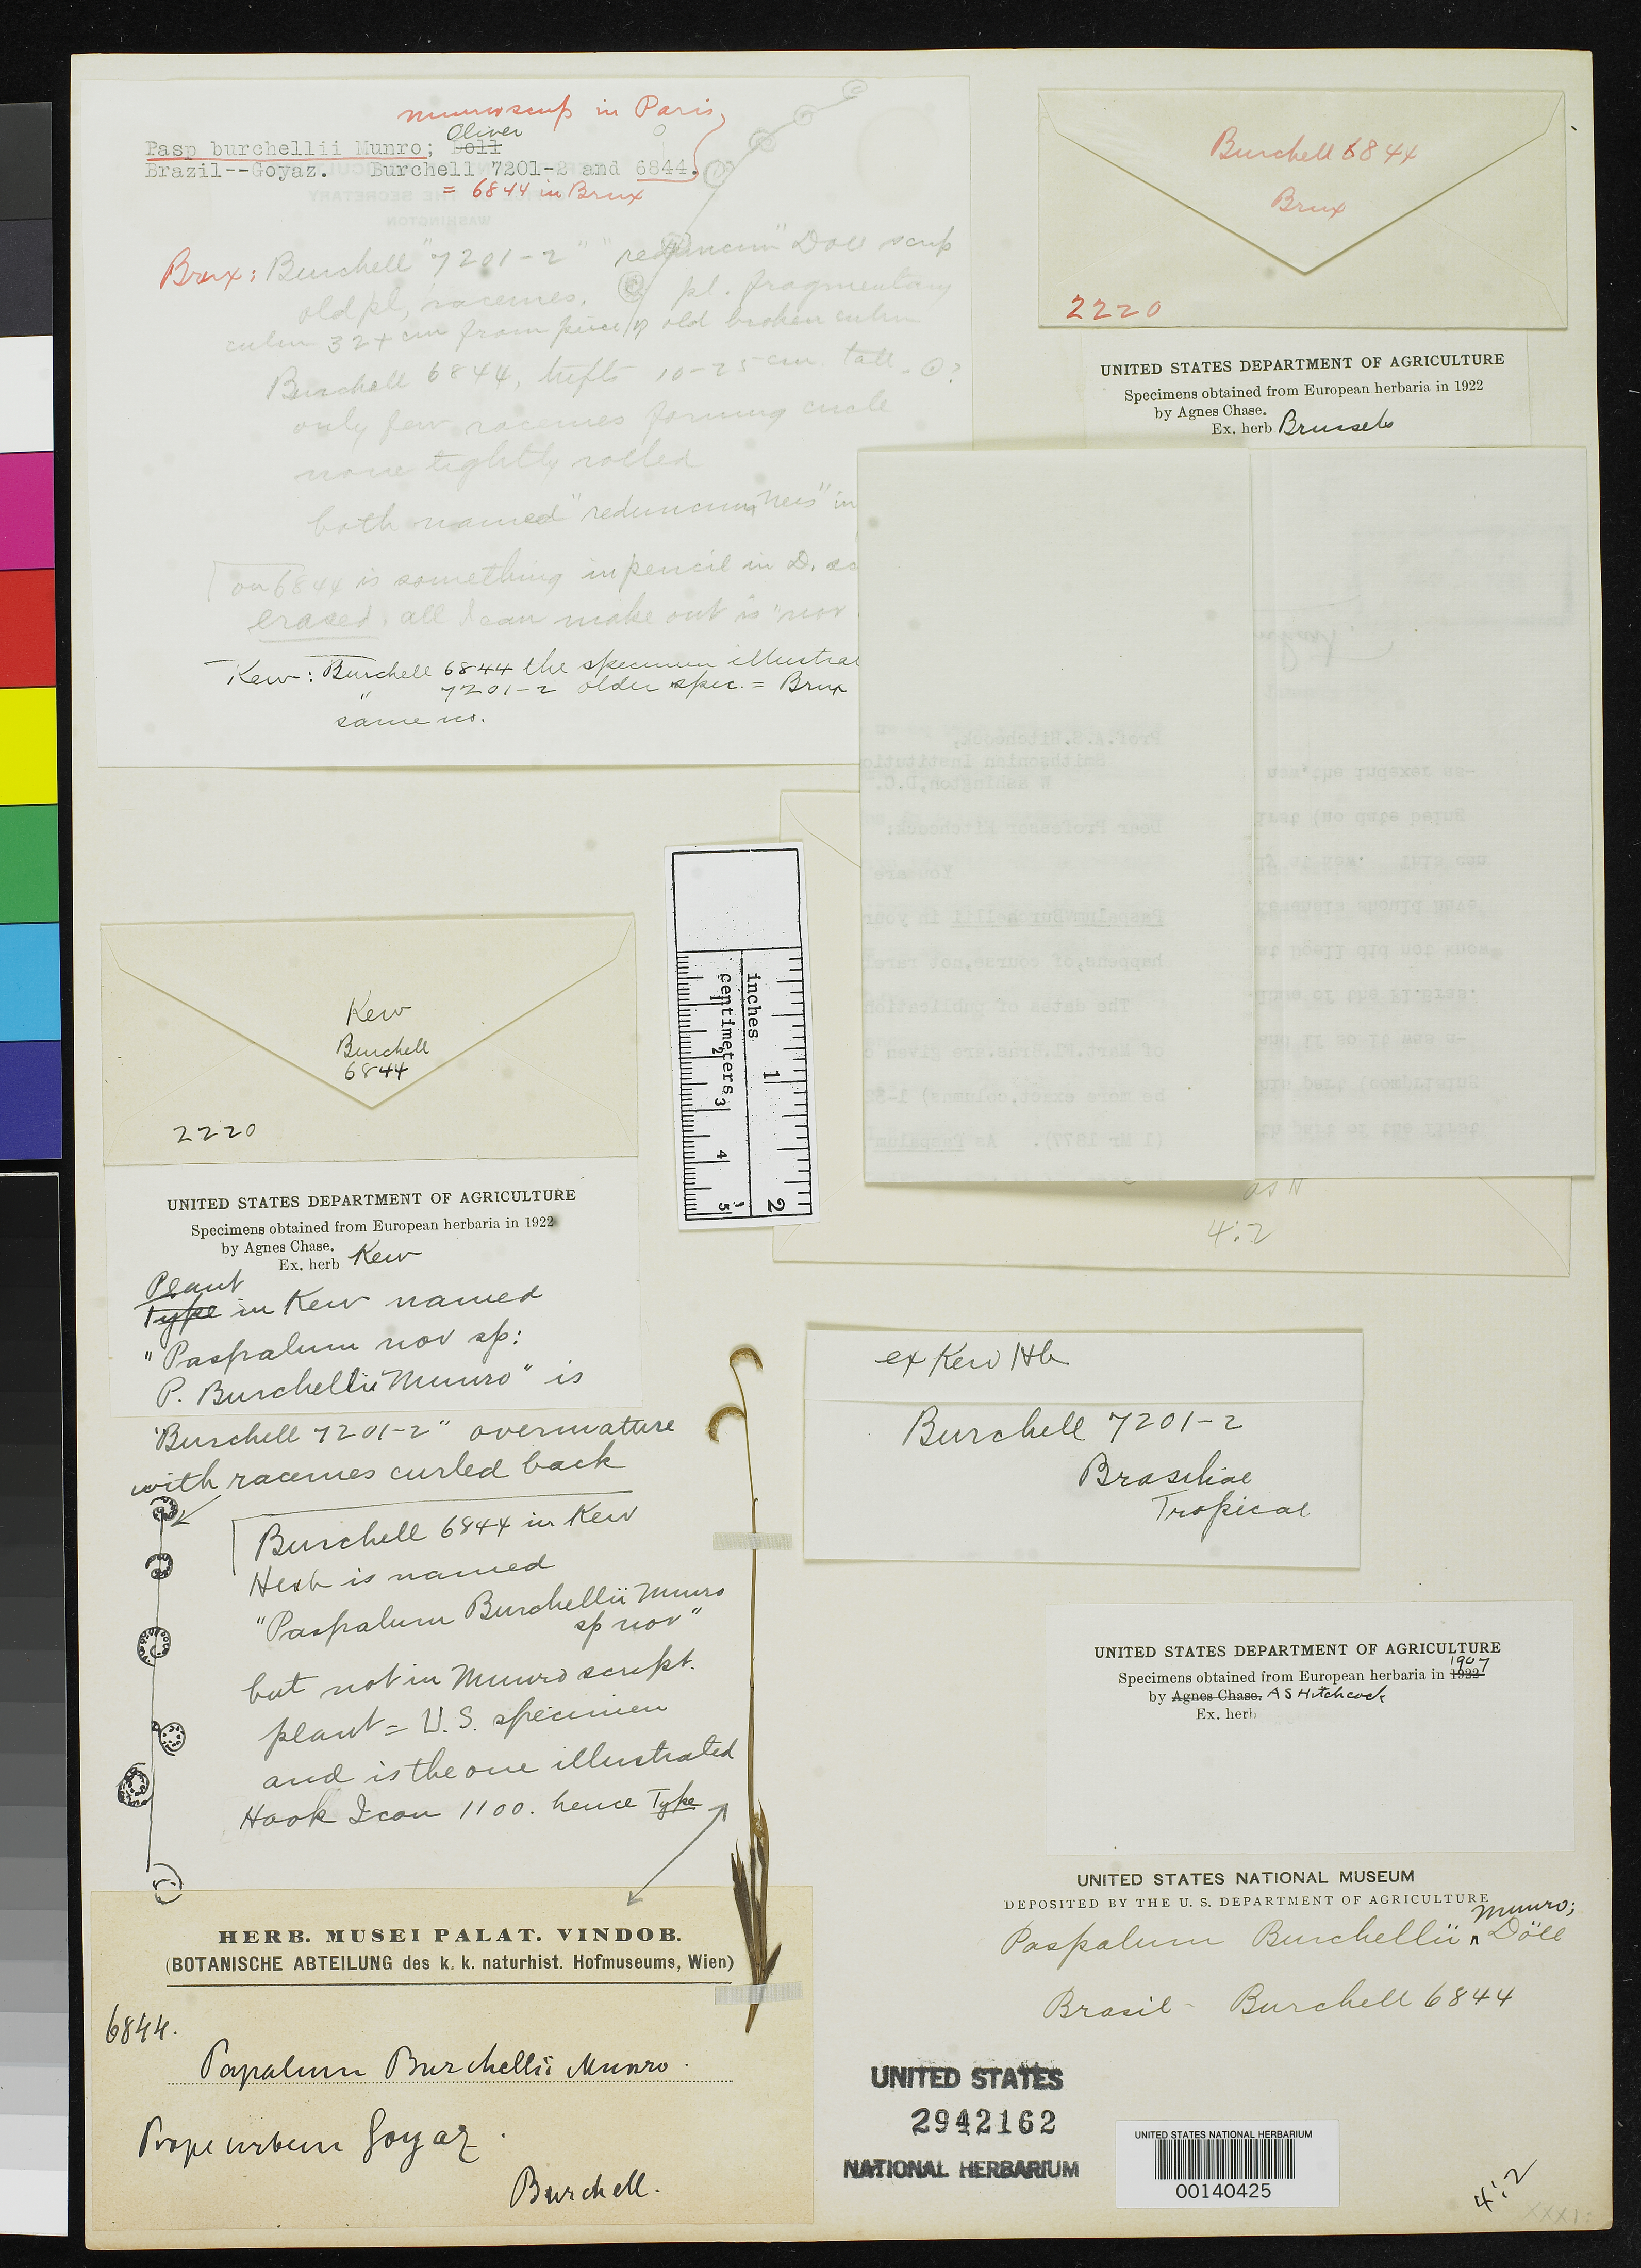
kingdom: Plantae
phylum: Tracheophyta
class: Liliopsida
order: Poales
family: Poaceae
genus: Paspalum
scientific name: Paspalum burchellii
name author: Munro ex Oliv. in Hook. f.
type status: Type Fragment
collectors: W. J. Burchell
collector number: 6844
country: Brazil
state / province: Goiás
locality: Near Goias.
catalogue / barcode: US 2942162